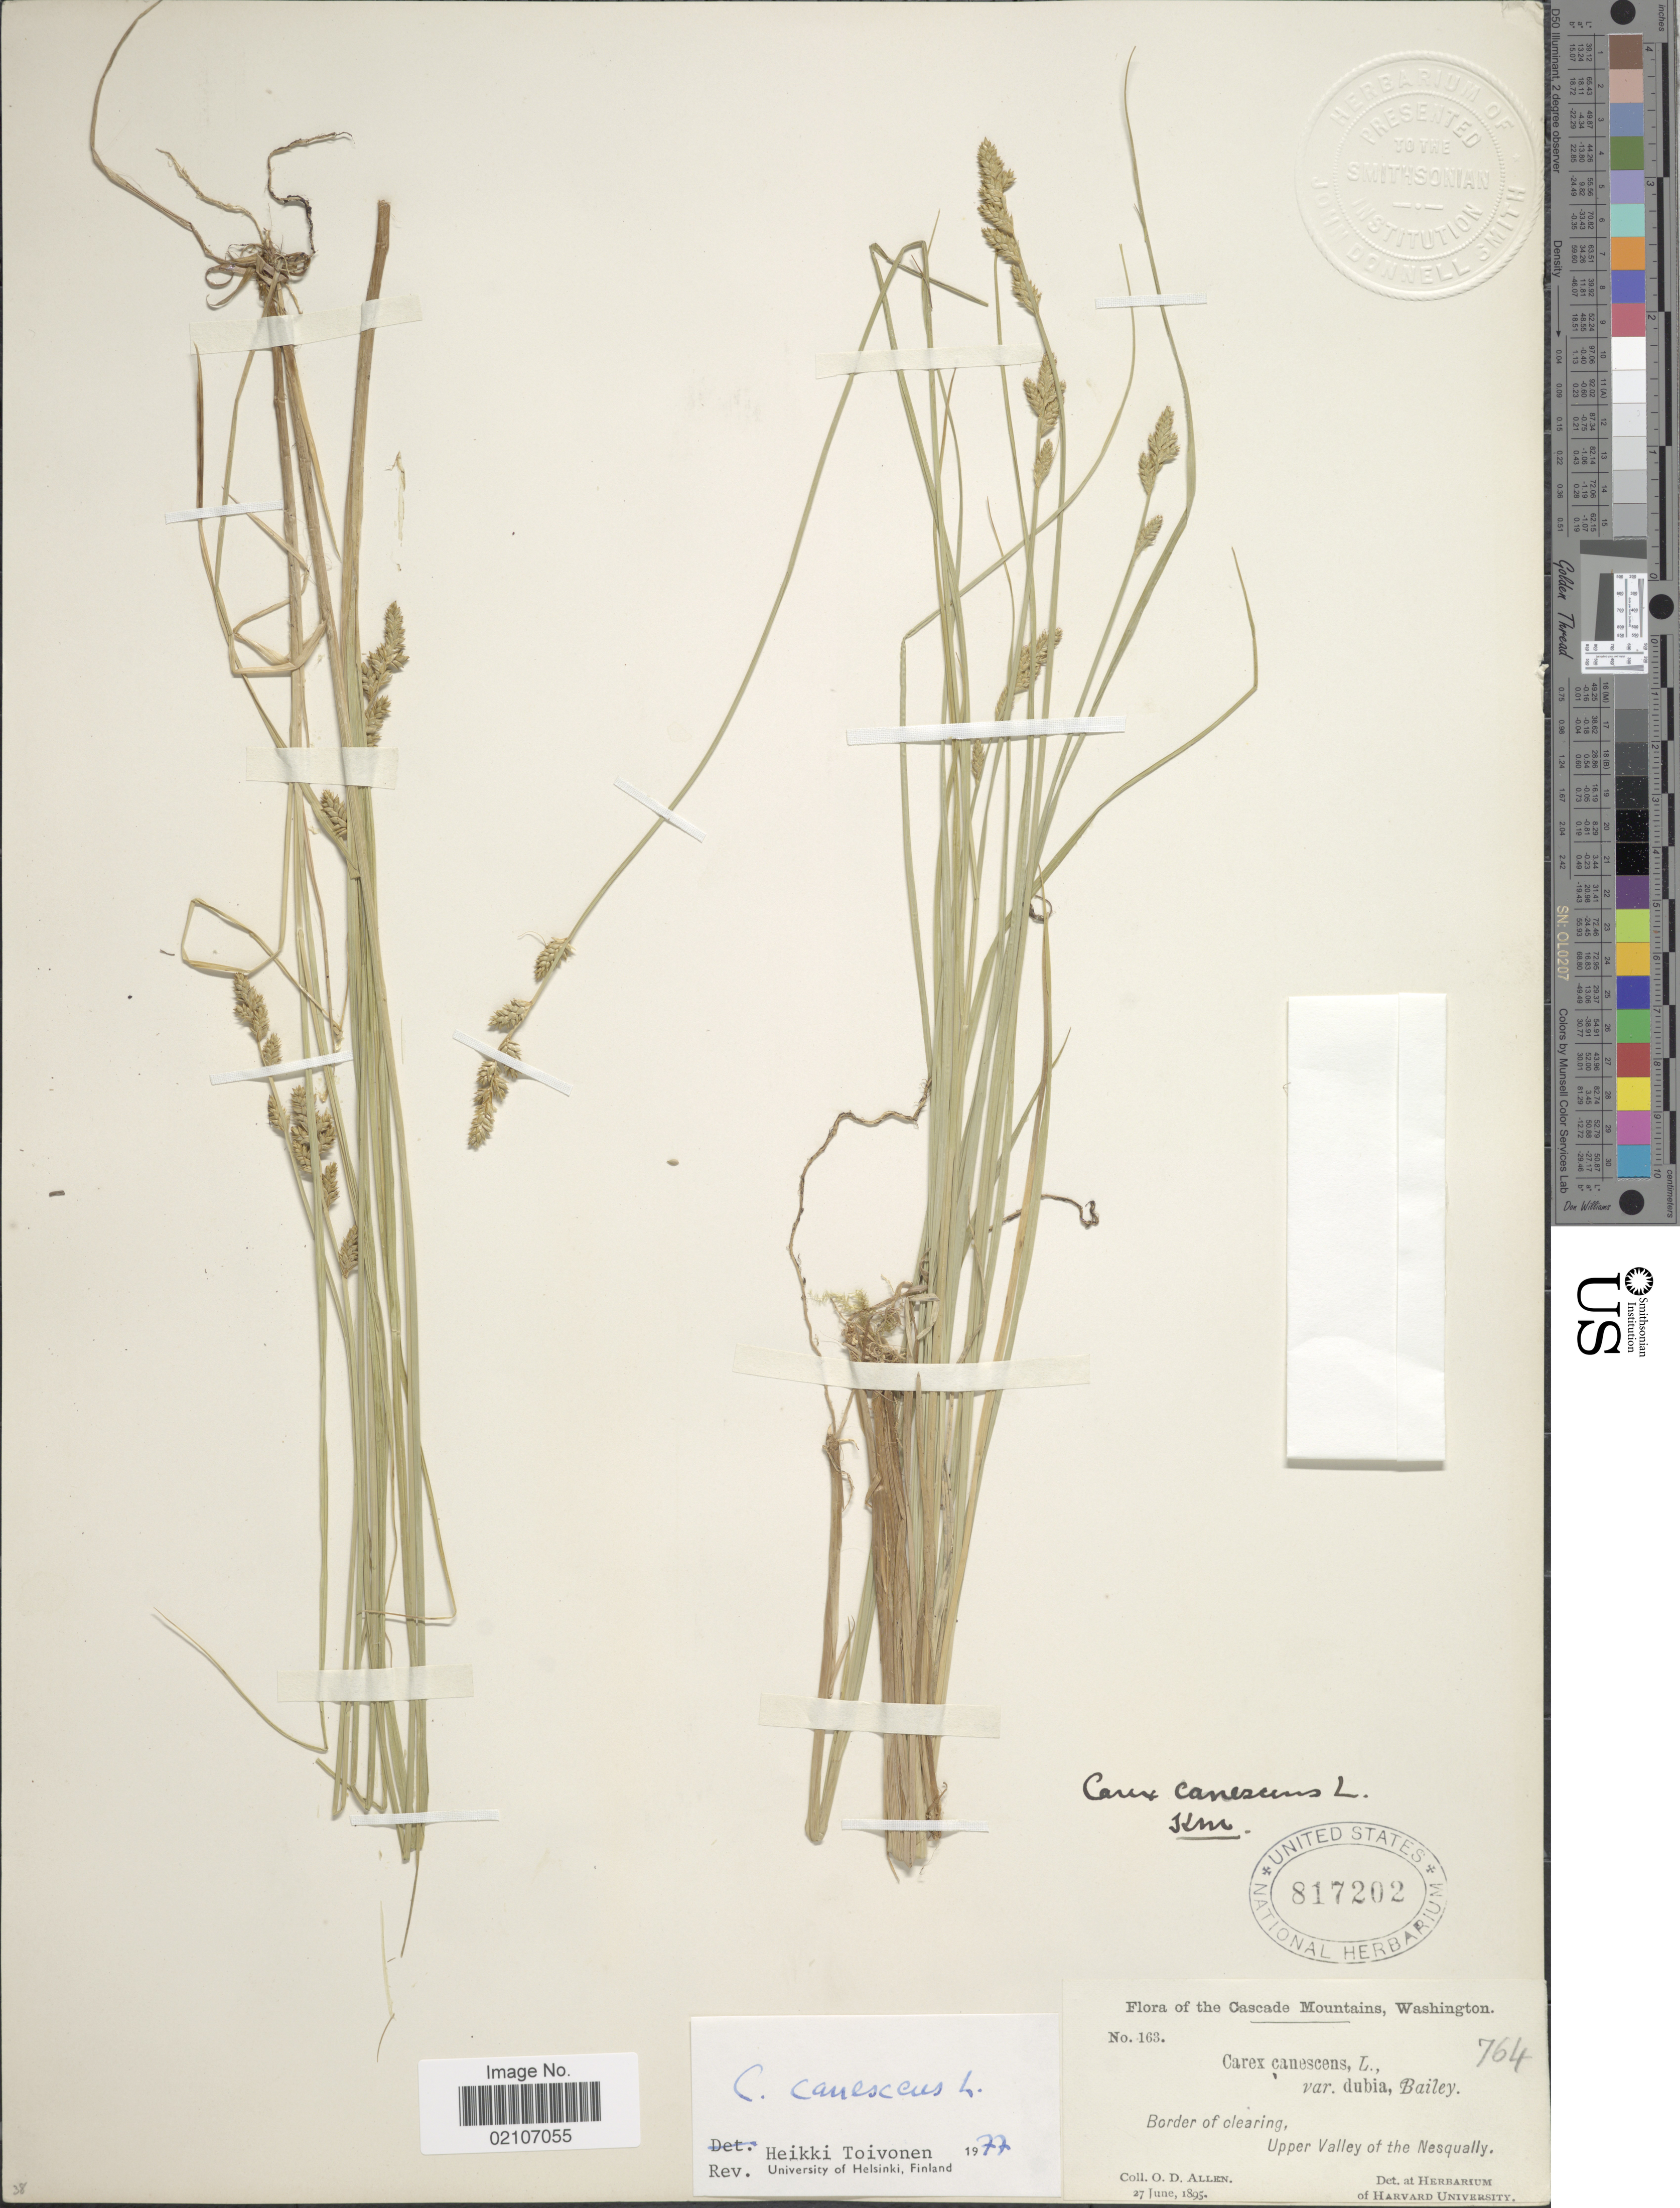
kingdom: Plantae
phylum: Tracheophyta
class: Liliopsida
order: Poales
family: Cyperaceae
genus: Carex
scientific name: Carex canescens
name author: L.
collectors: O. D. Allen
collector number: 163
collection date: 1895-06-27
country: United States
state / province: Washington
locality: The Cascade Mountains, Border of clearing, Upper Valley of the Nesqually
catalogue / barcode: US 817202